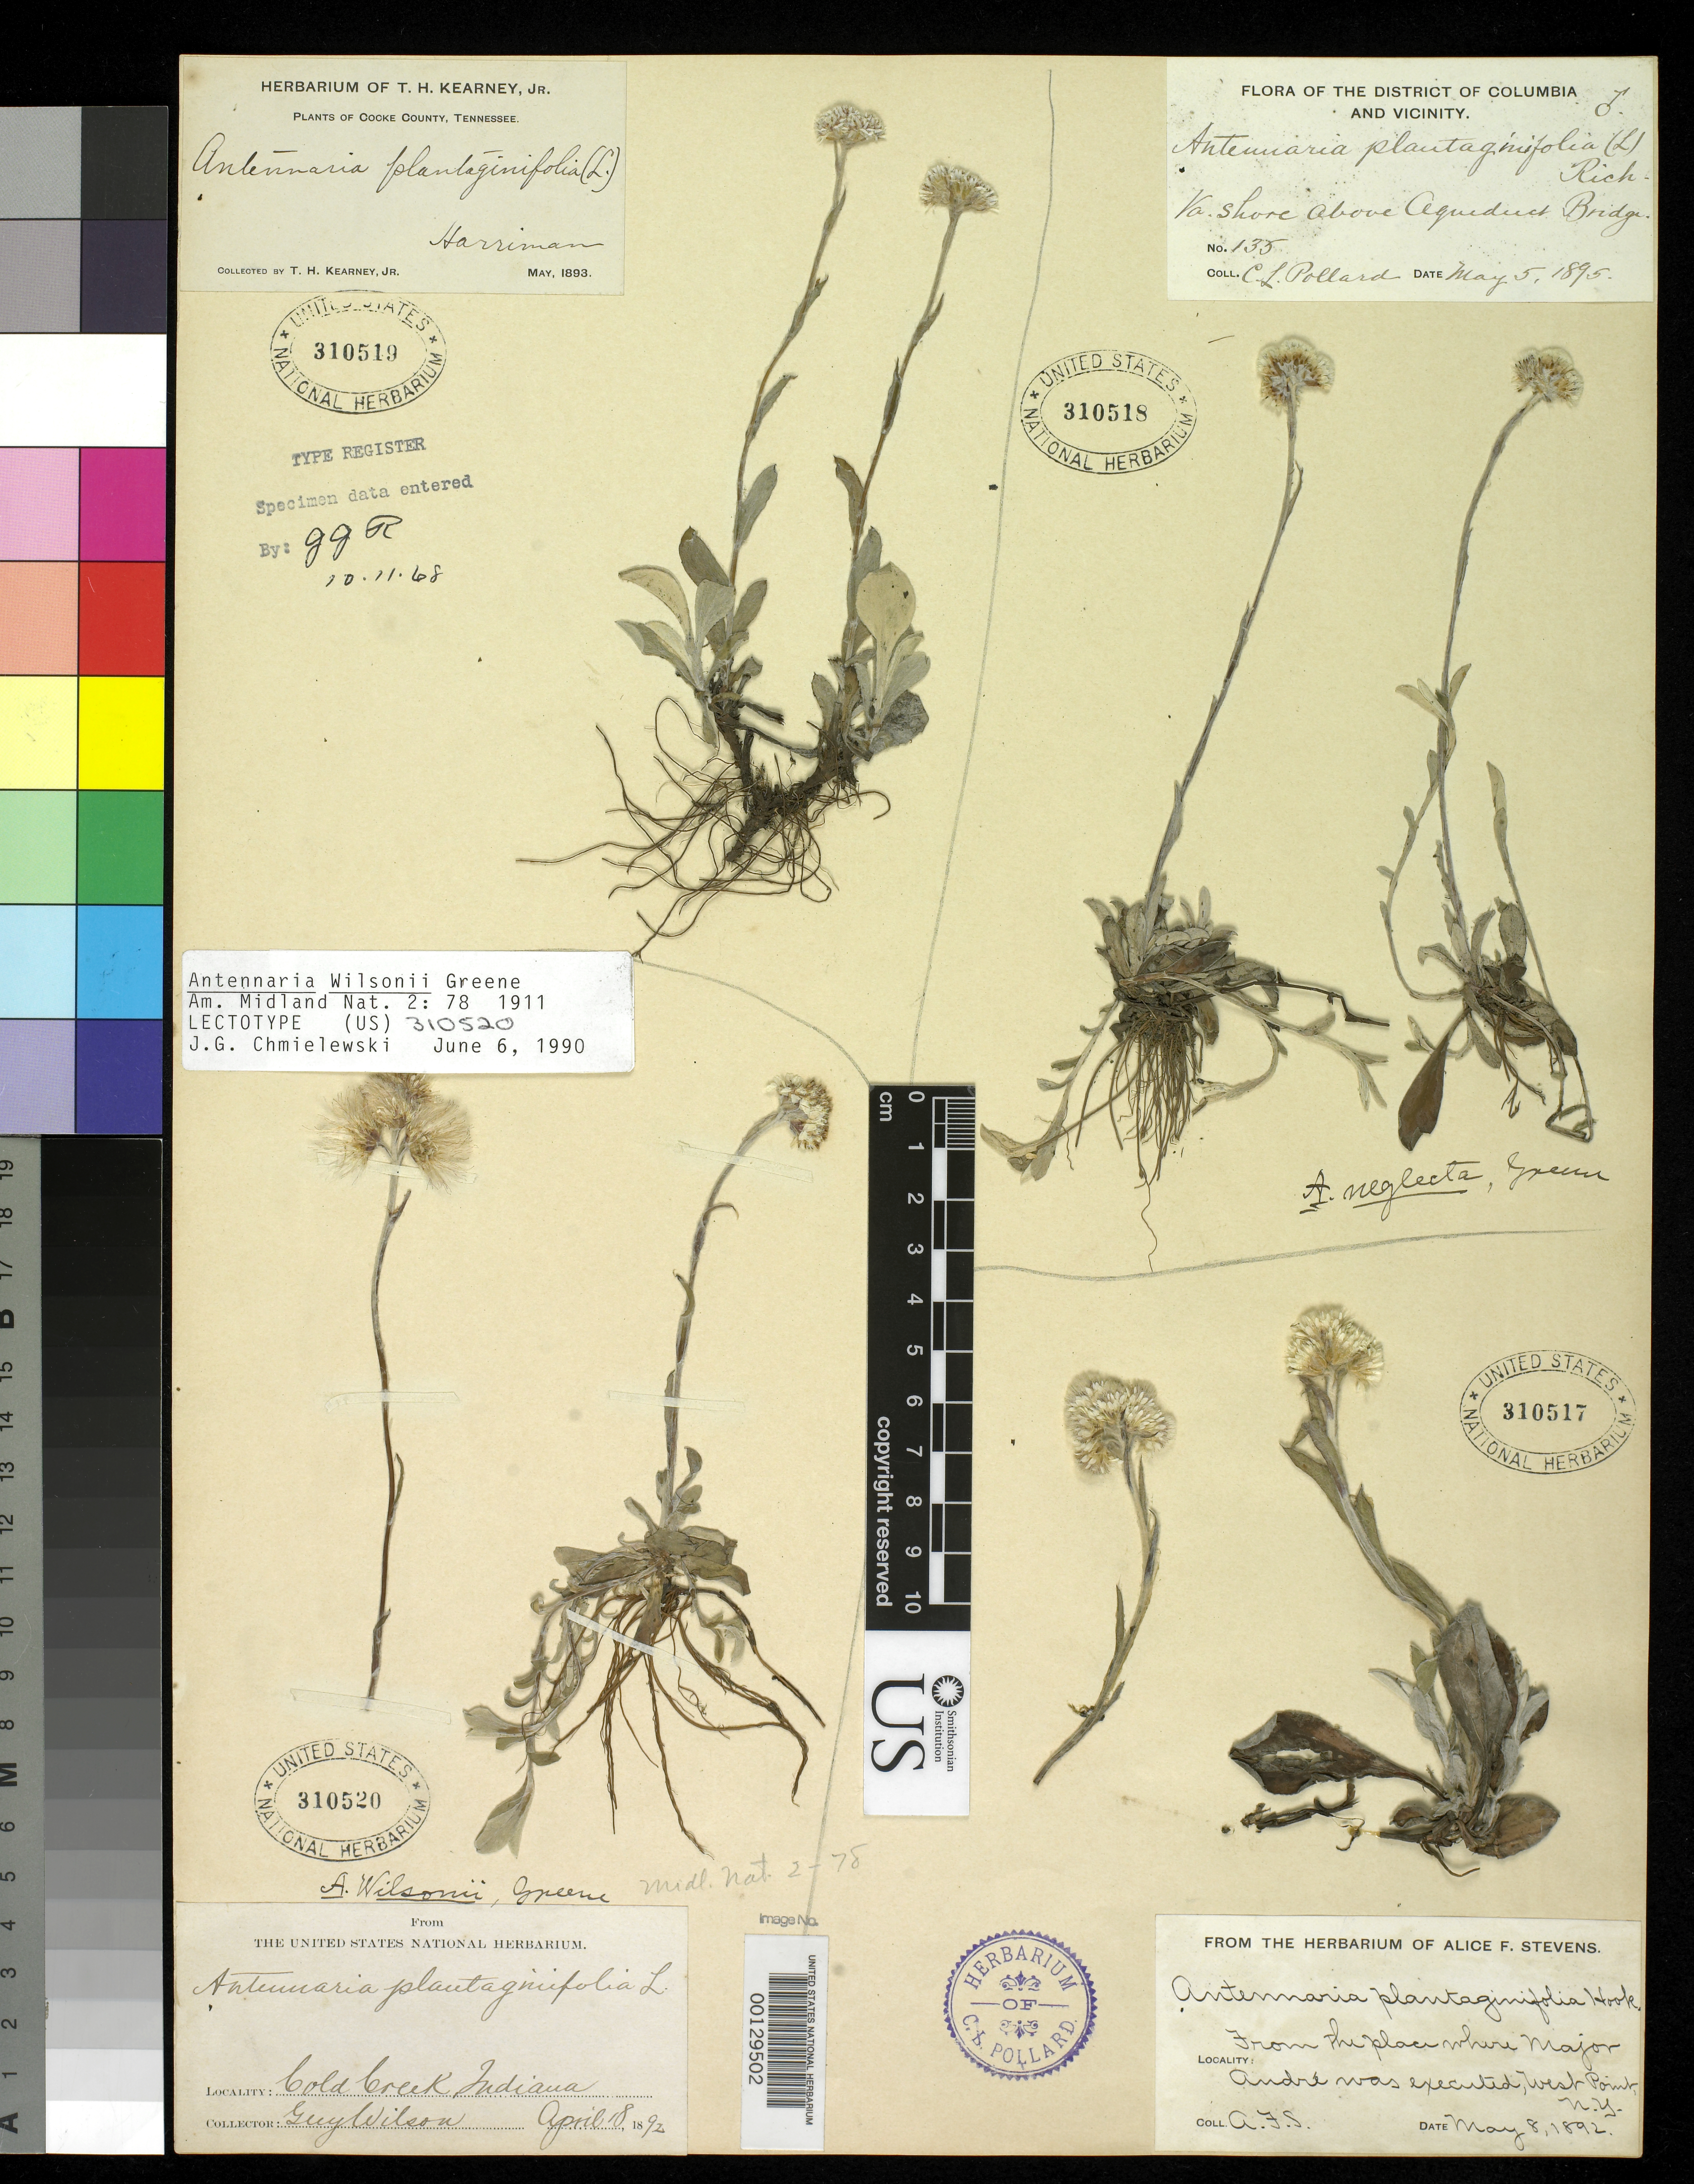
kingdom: Plantae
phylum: Tracheophyta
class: Magnoliopsida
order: Asterales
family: Asteraceae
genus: Antennaria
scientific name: Antennaria neglecta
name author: Greene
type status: Possible Syntype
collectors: C. L. Pollard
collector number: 135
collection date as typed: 05 May 1895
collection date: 1895-05-05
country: United States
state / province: Virginia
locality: District of Columbia and vicinity. Va. shore above Aqueduct Bridge.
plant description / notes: Mounted on sheet same sheet with type of Antennaria wilsonii Greene (USNH 310520) as well as two non-type specimens.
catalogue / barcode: US 310518